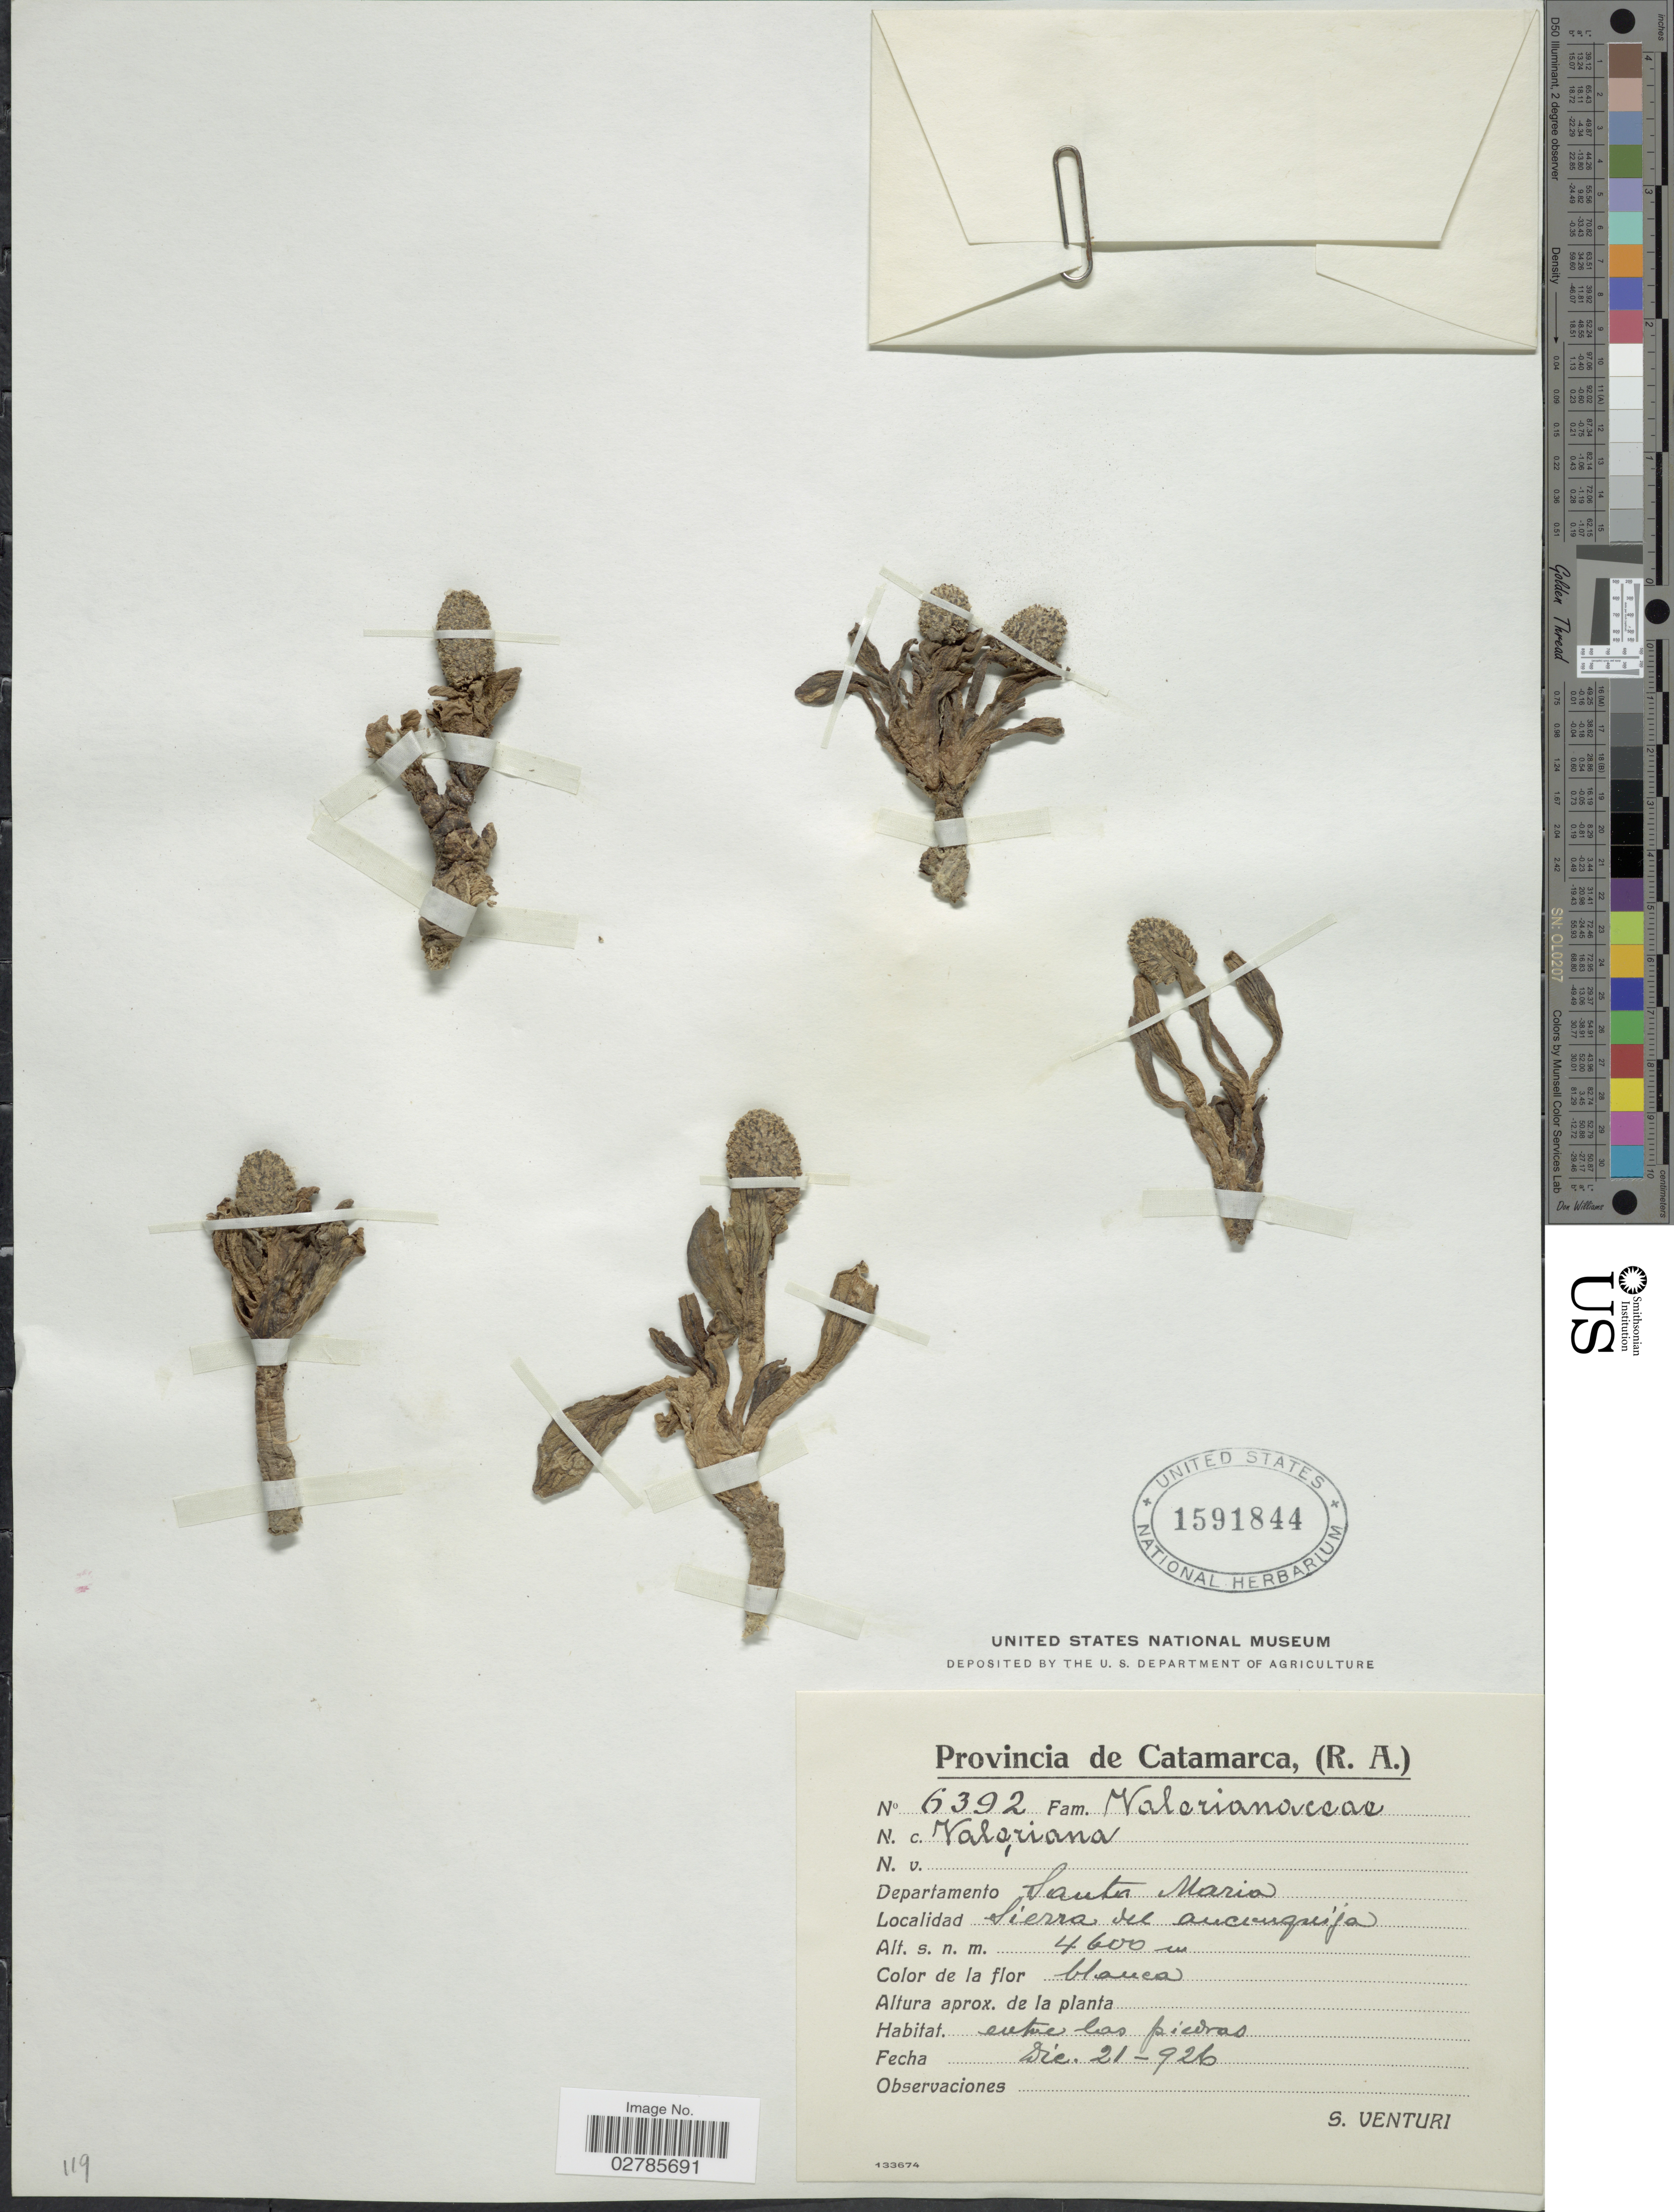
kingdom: Plantae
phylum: Tracheophyta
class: Magnoliopsida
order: Dipsacales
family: Caprifoliaceae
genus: Valeriana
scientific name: Valeriana sp.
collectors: S. Venturi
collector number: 6392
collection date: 1926-12-21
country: Argentina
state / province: Catamarca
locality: Departamento Santa Maria, Sierra del Auconquija.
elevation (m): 4600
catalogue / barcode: US 1591844